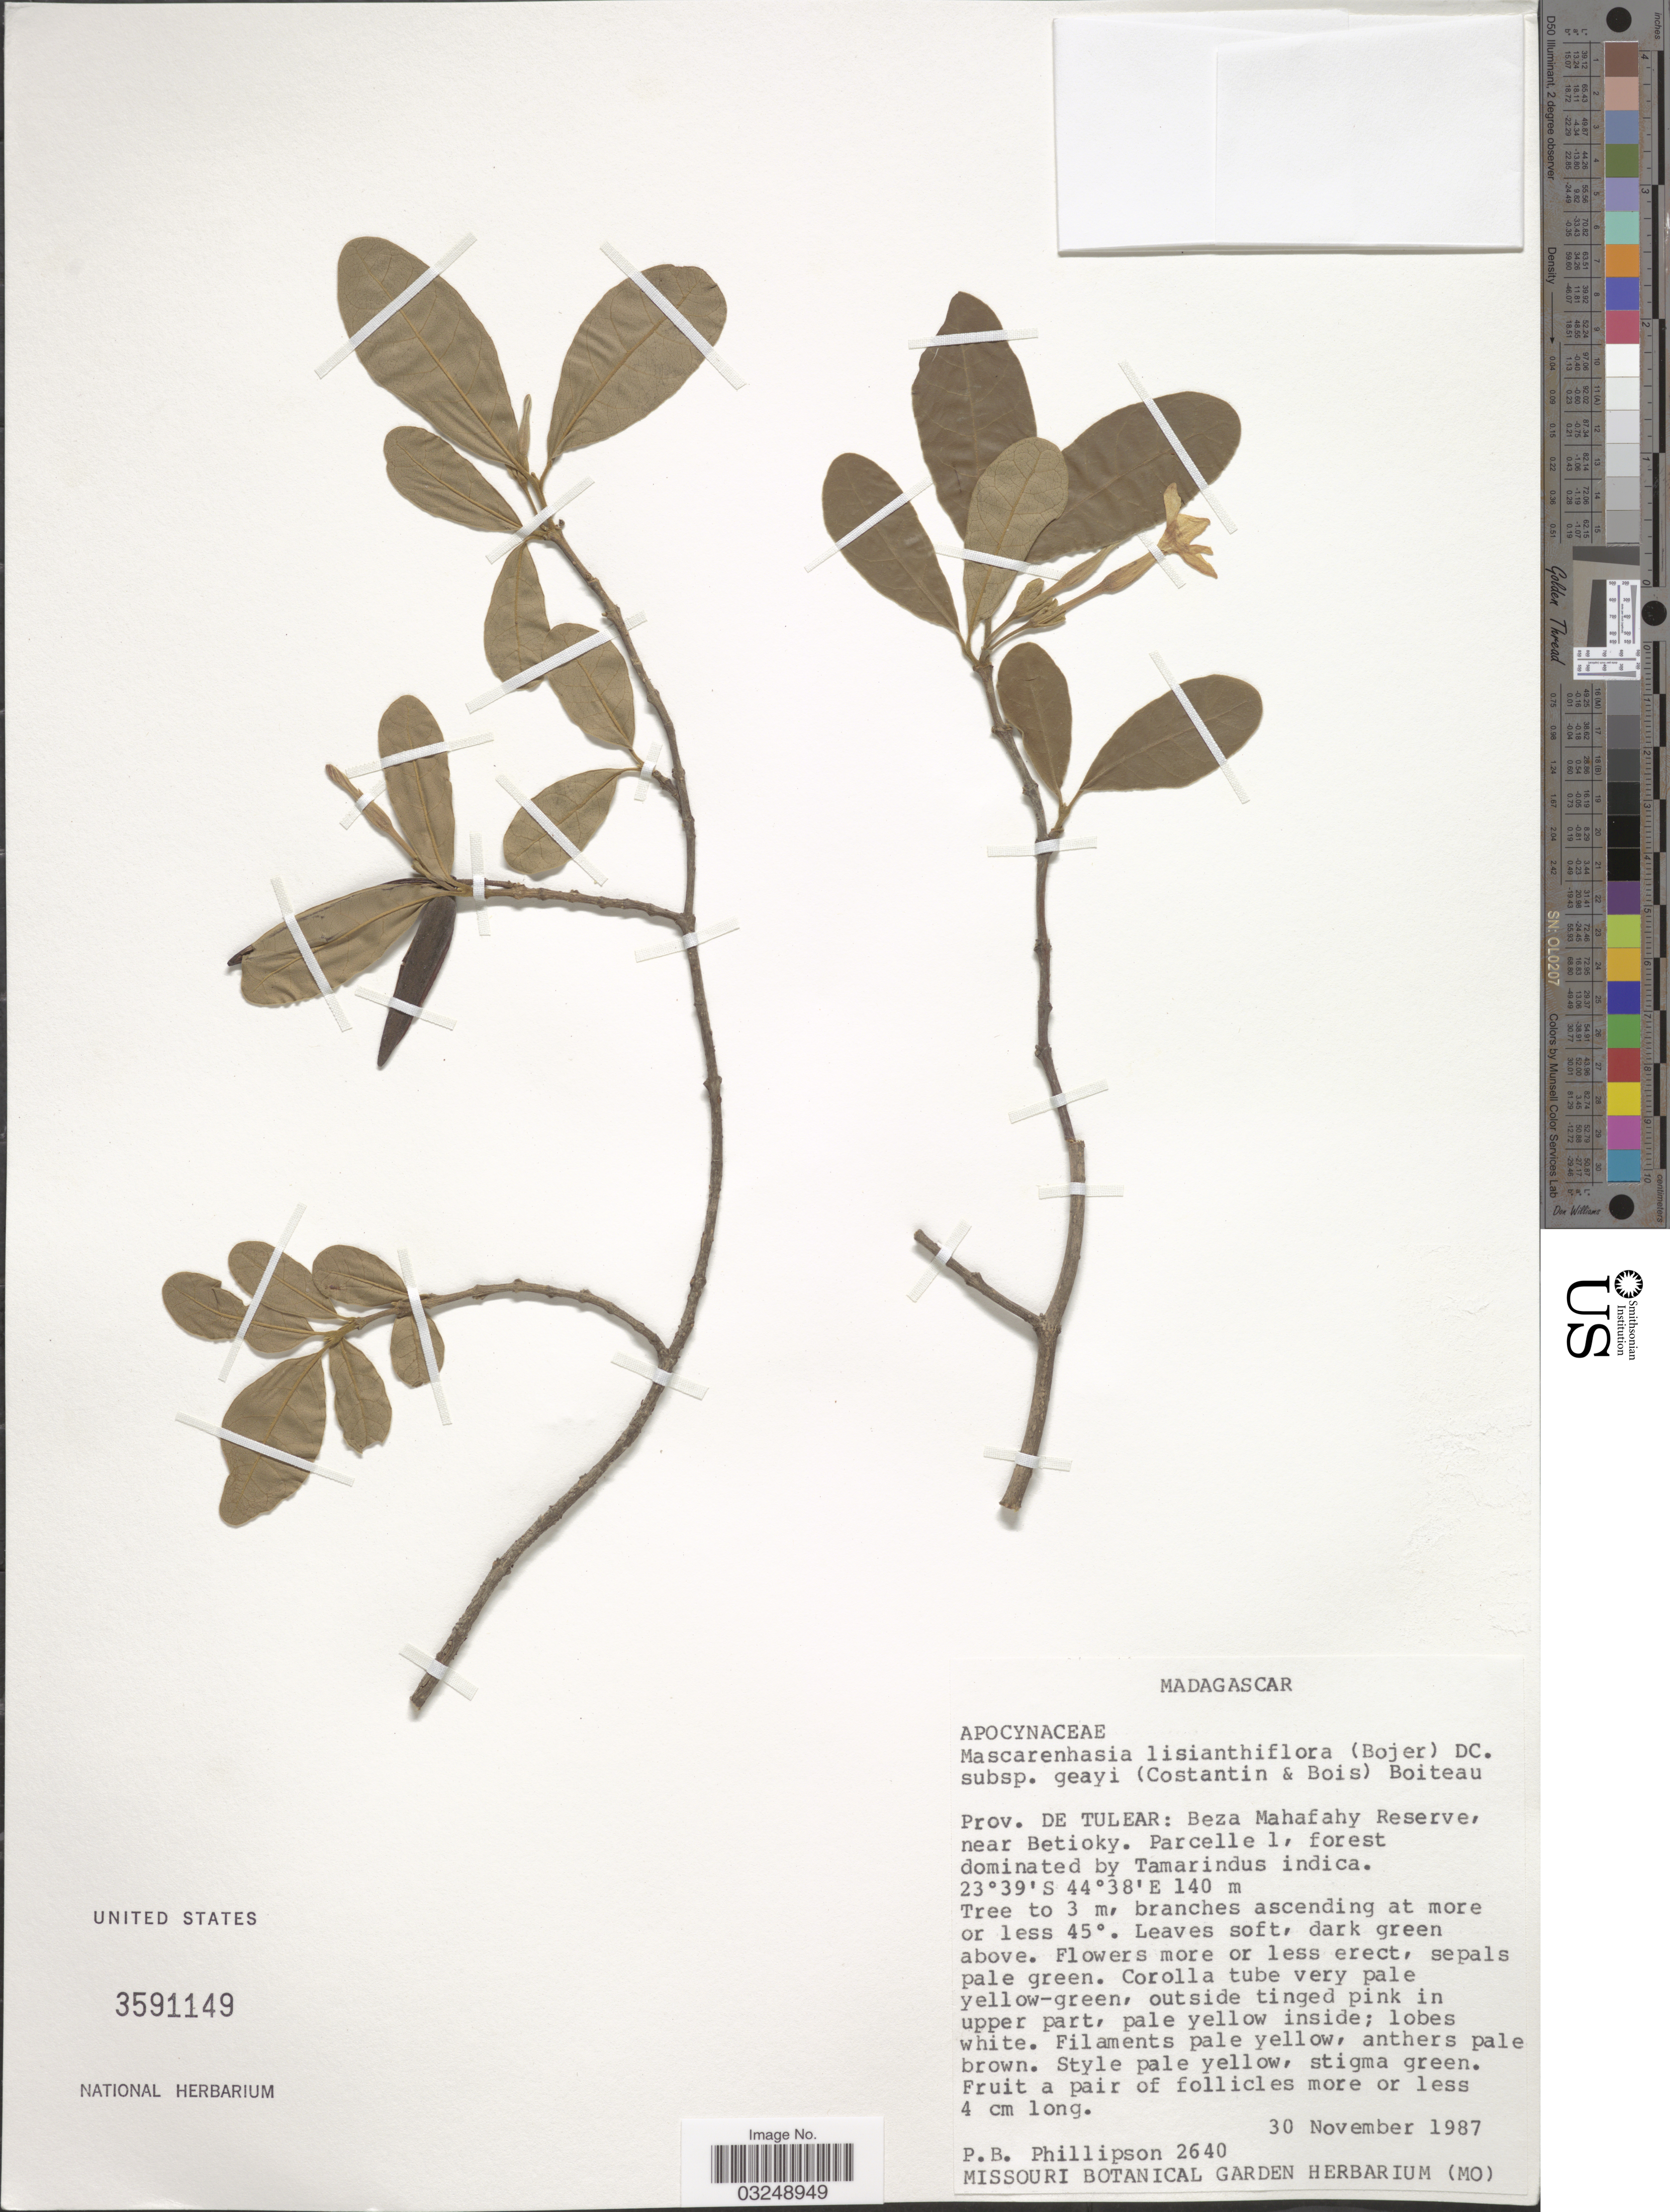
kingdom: Plantae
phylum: Tracheophyta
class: Magnoliopsida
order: Gentianales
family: Apocynaceae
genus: Mascarenhasia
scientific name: Mascarenhasia lisianthiflora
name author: DC.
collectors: P. B. Phillipson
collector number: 2640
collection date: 1987-11-30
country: Madagascar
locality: Prov. De Tulear: Beza Mahafahy Reserve, near Betioky. Parcelle 1, forest dominated by Tamarindus indica.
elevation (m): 140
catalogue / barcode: US 3591149